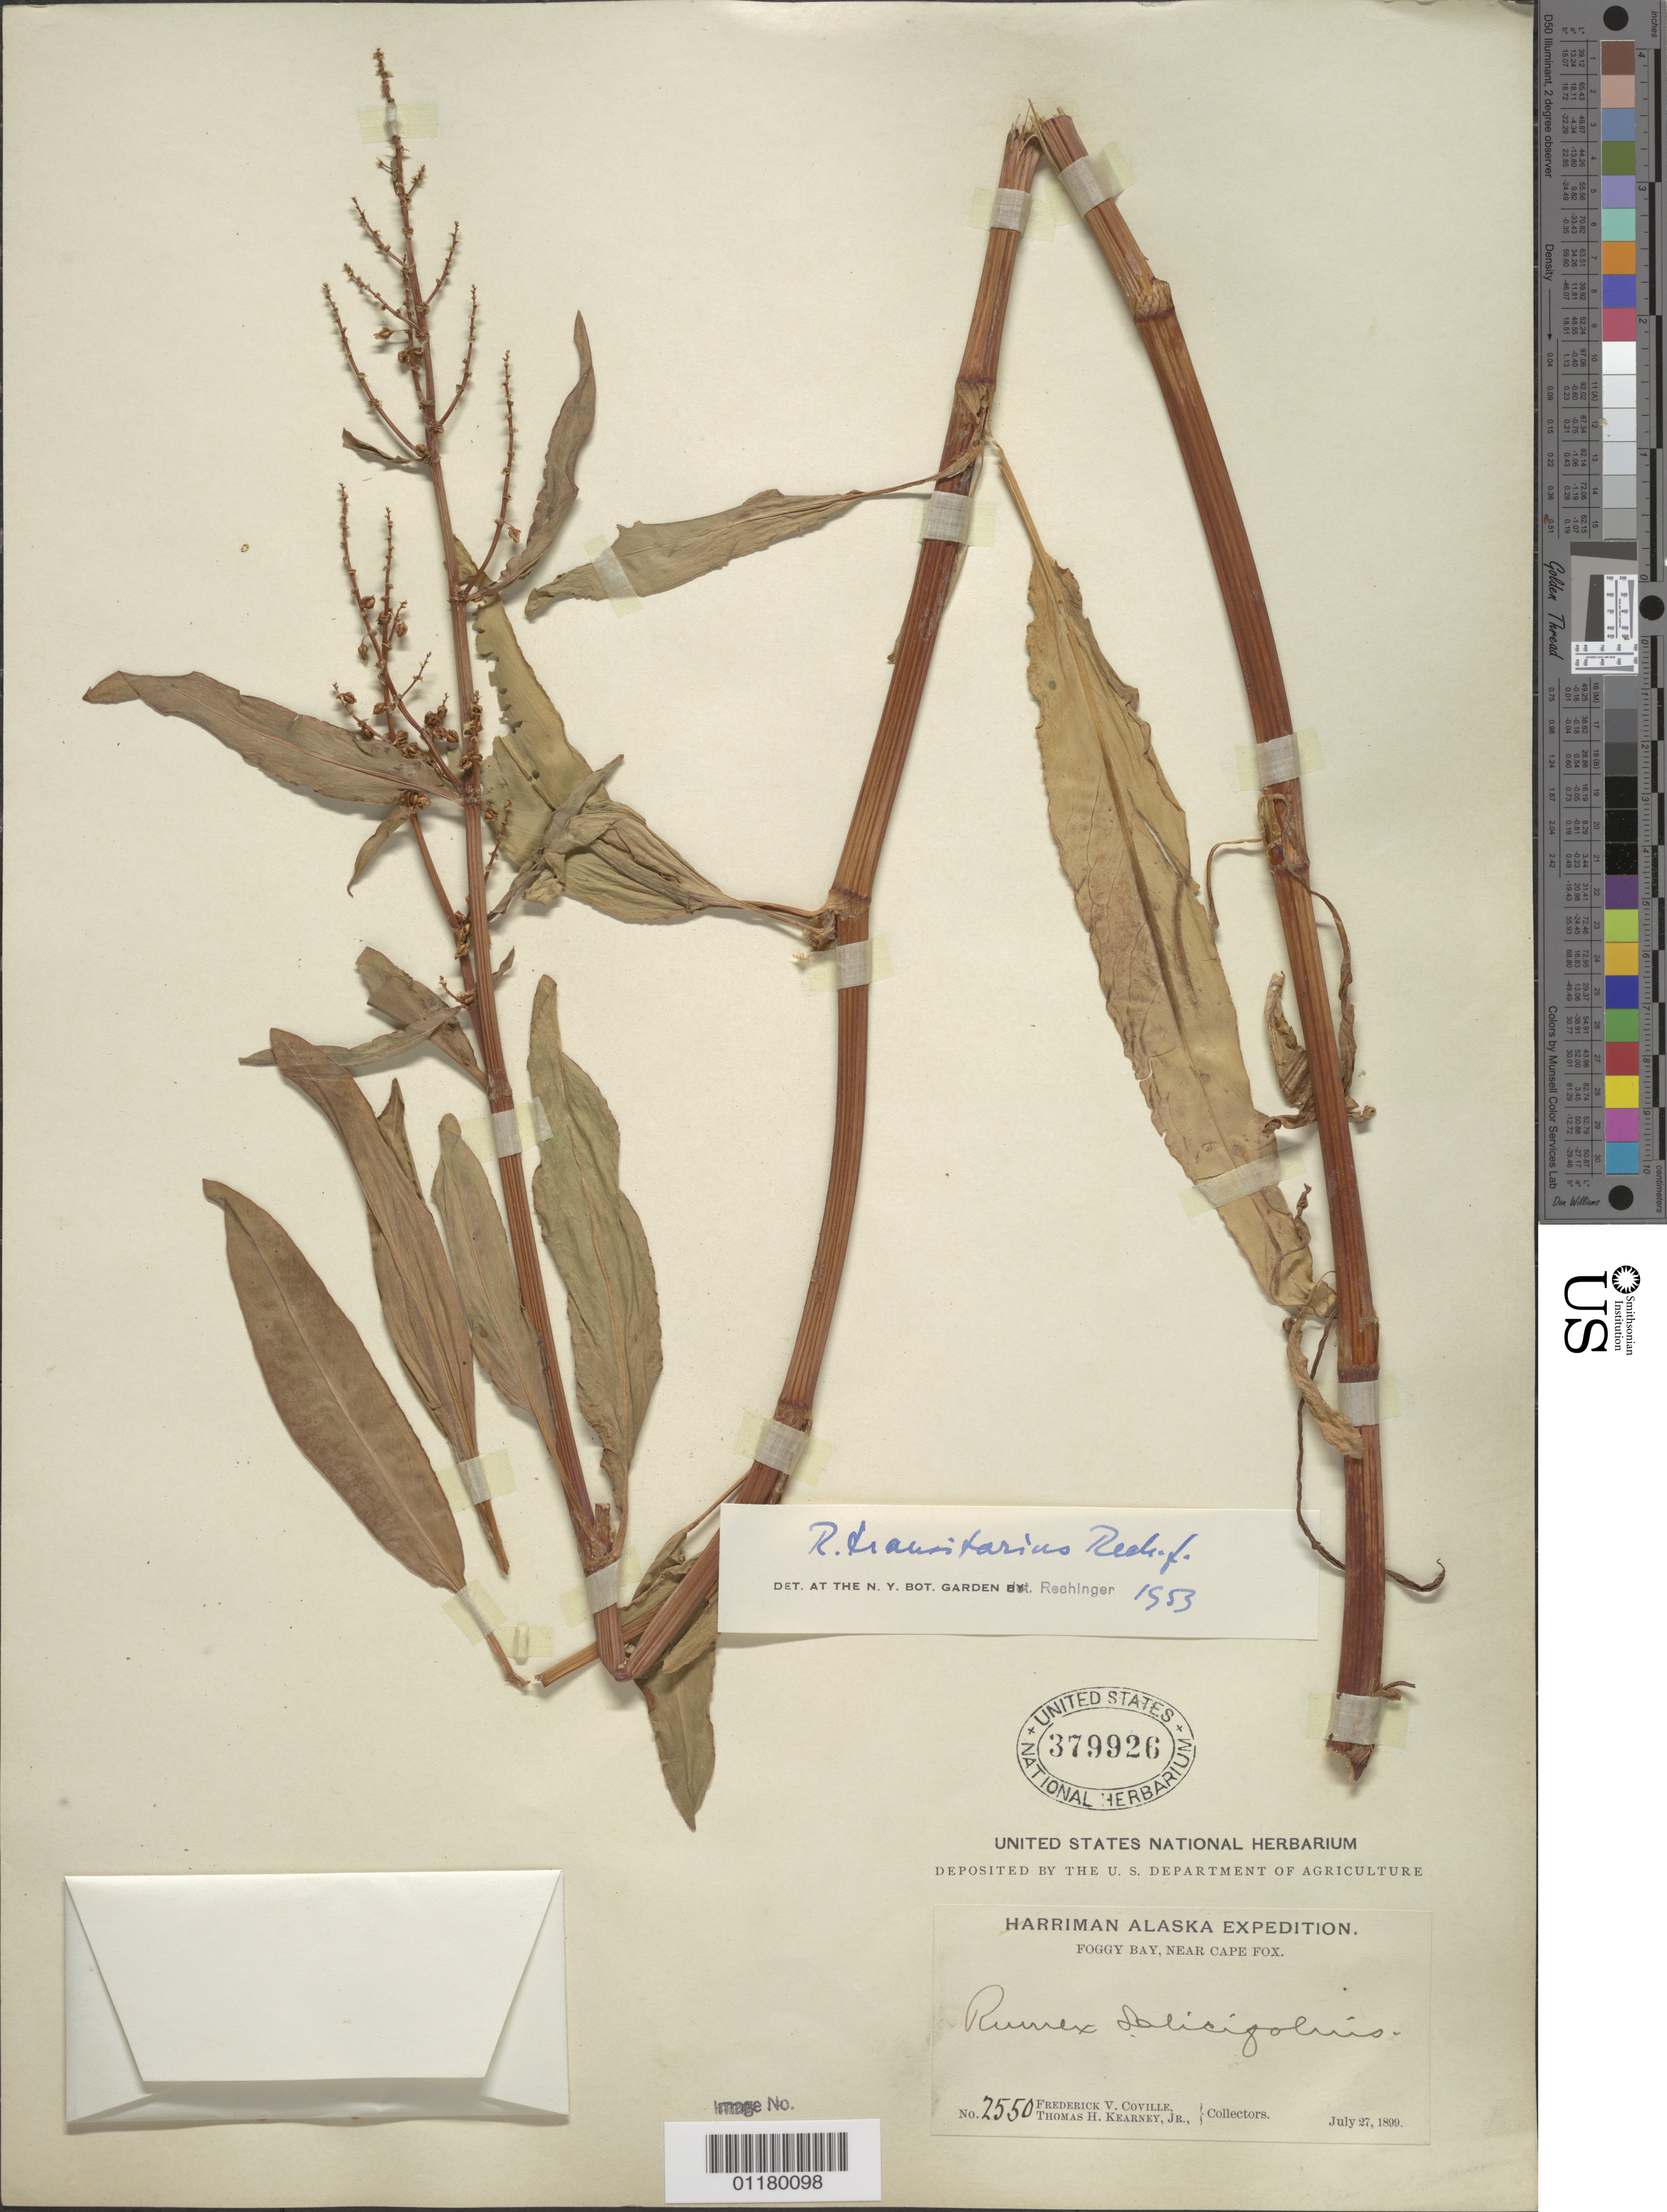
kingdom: Plantae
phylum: Tracheophyta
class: Magnoliopsida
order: Caryophyllales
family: Polygonaceae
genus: Rumex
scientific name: Rumex transitorius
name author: Rech. f.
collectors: F. V. Coville & T. H. Kearney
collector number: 2550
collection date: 1899-07-27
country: United States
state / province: Alaska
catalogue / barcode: US 379926